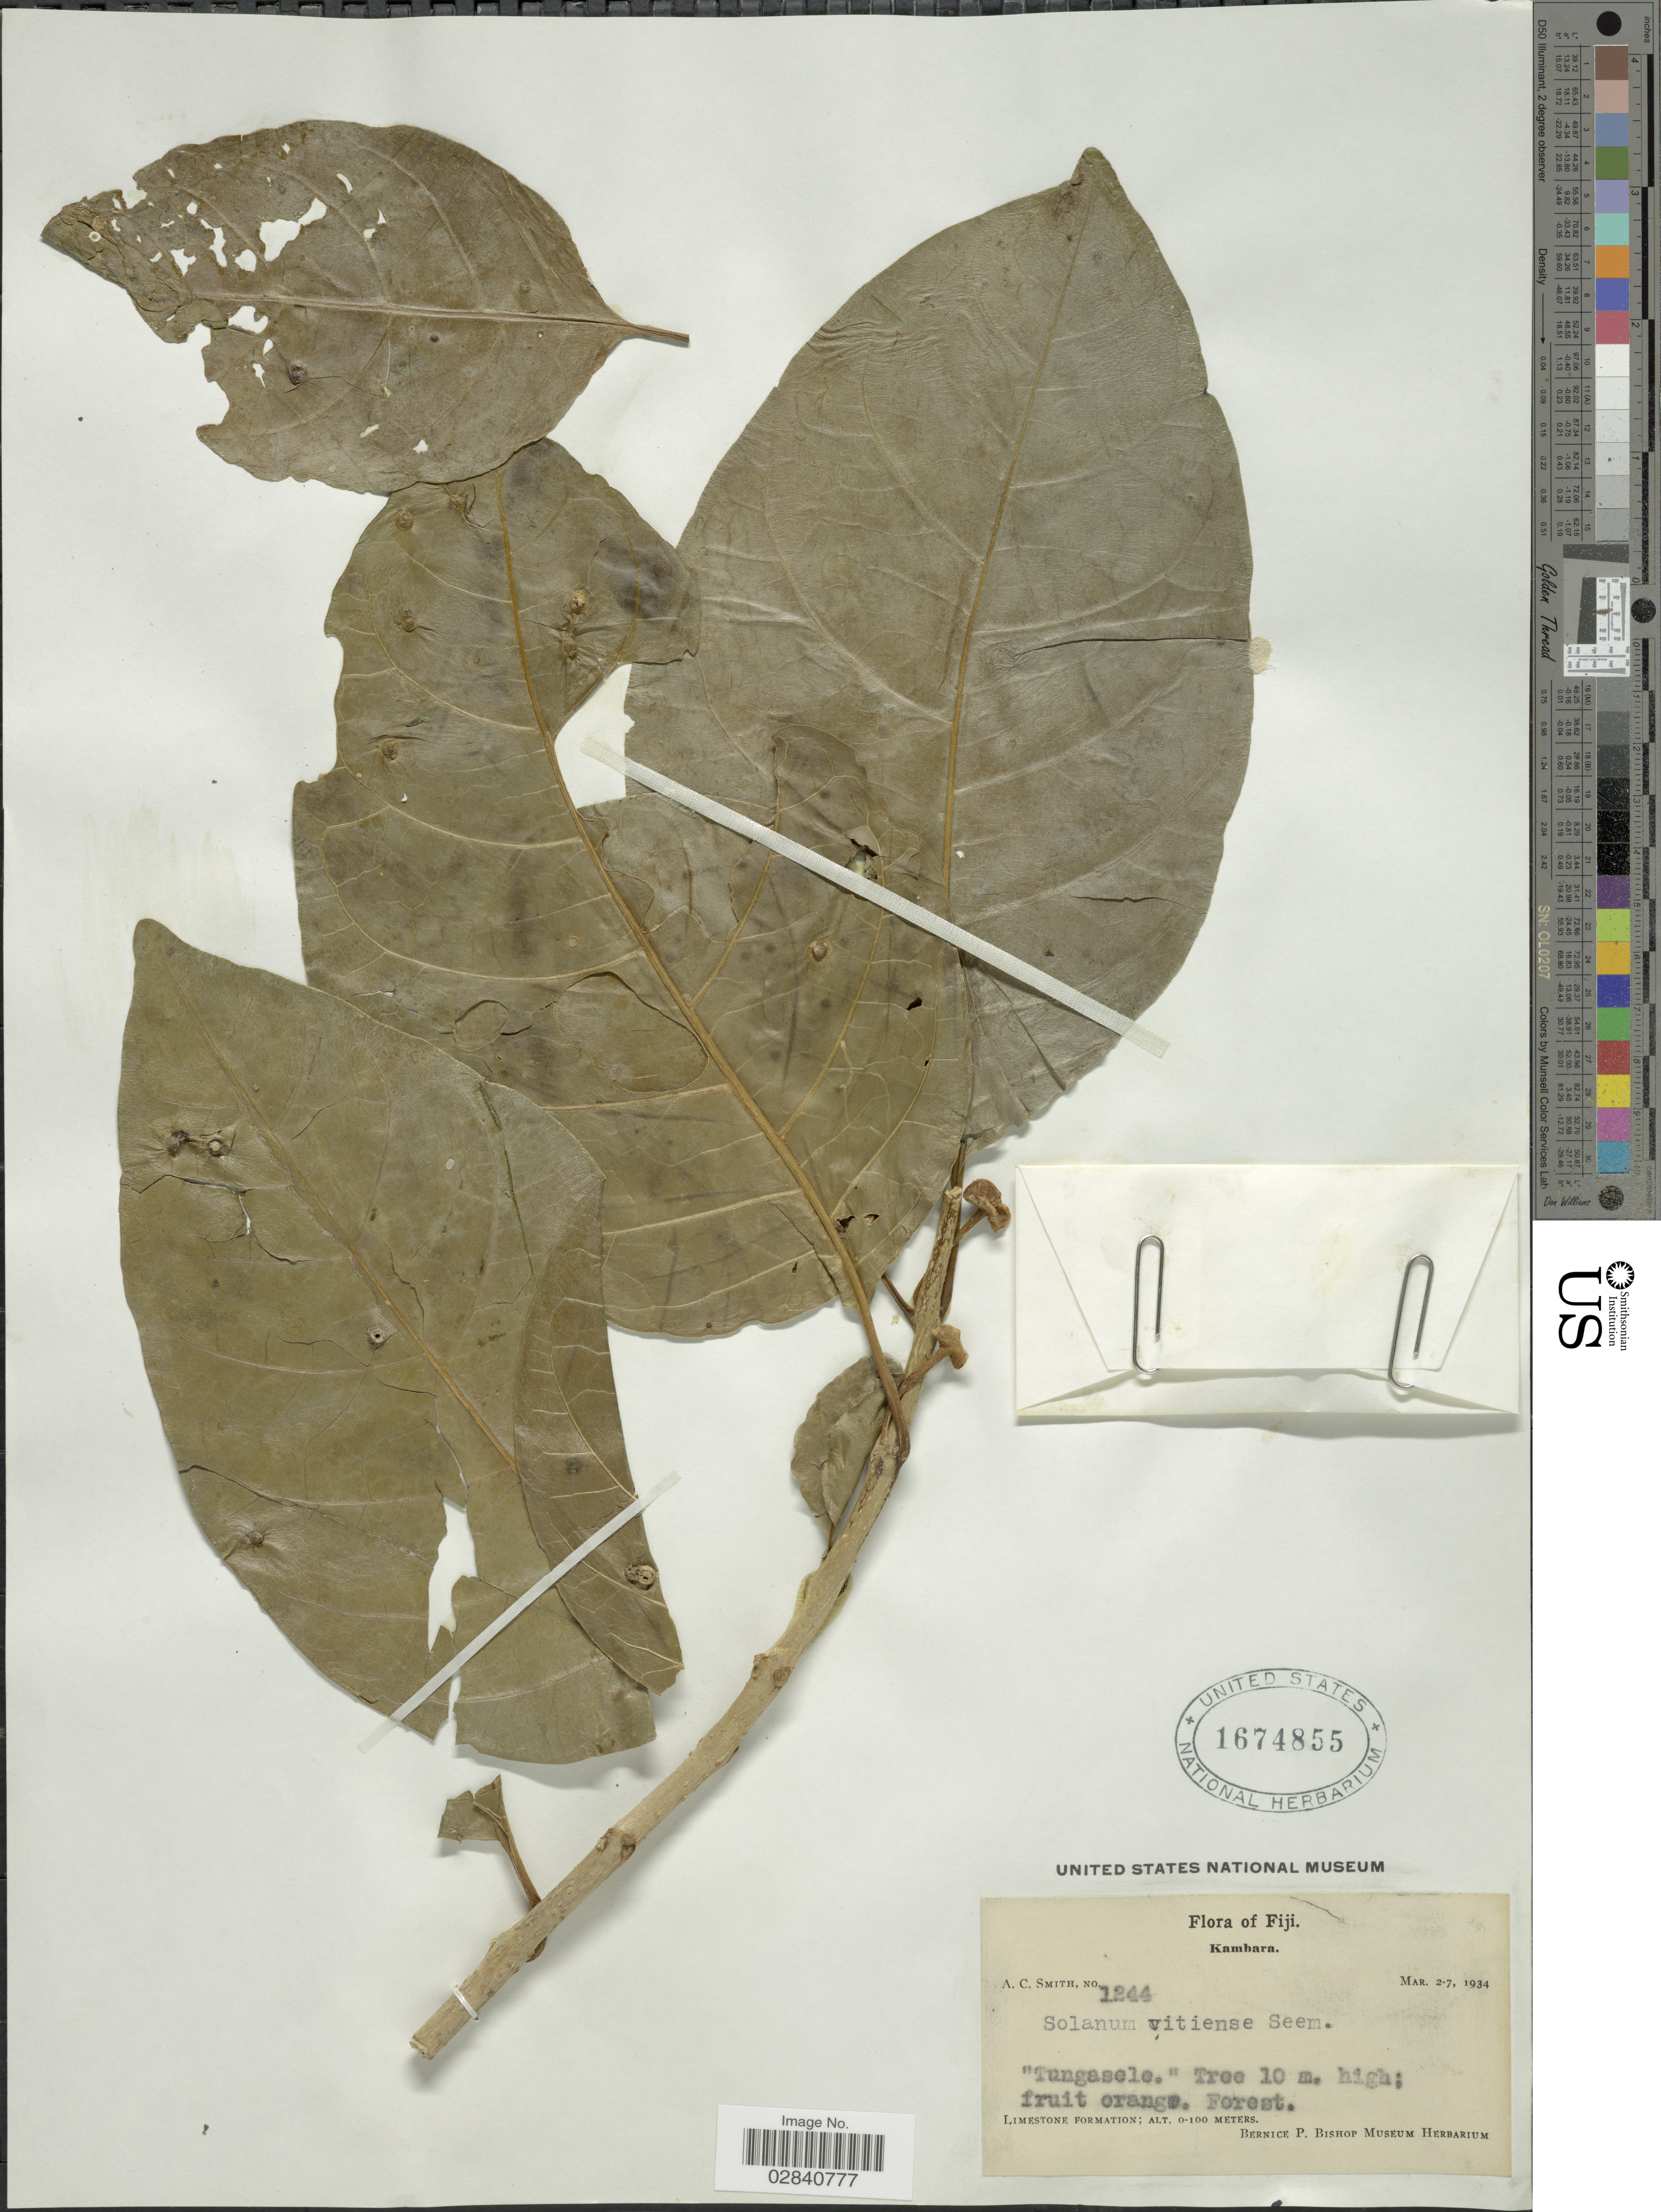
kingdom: Plantae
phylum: Tracheophyta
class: Magnoliopsida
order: Solanales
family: Solanaceae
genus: Lycianthes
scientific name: Lycianthes vitiensis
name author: (Seem.) A.R. Bean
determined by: Knapp, S. D.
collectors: A. C. Smith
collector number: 1244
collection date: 1934-03-02/1934-03-07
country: Fiji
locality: Kambara. Limestone Formation.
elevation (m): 0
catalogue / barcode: US 1674855